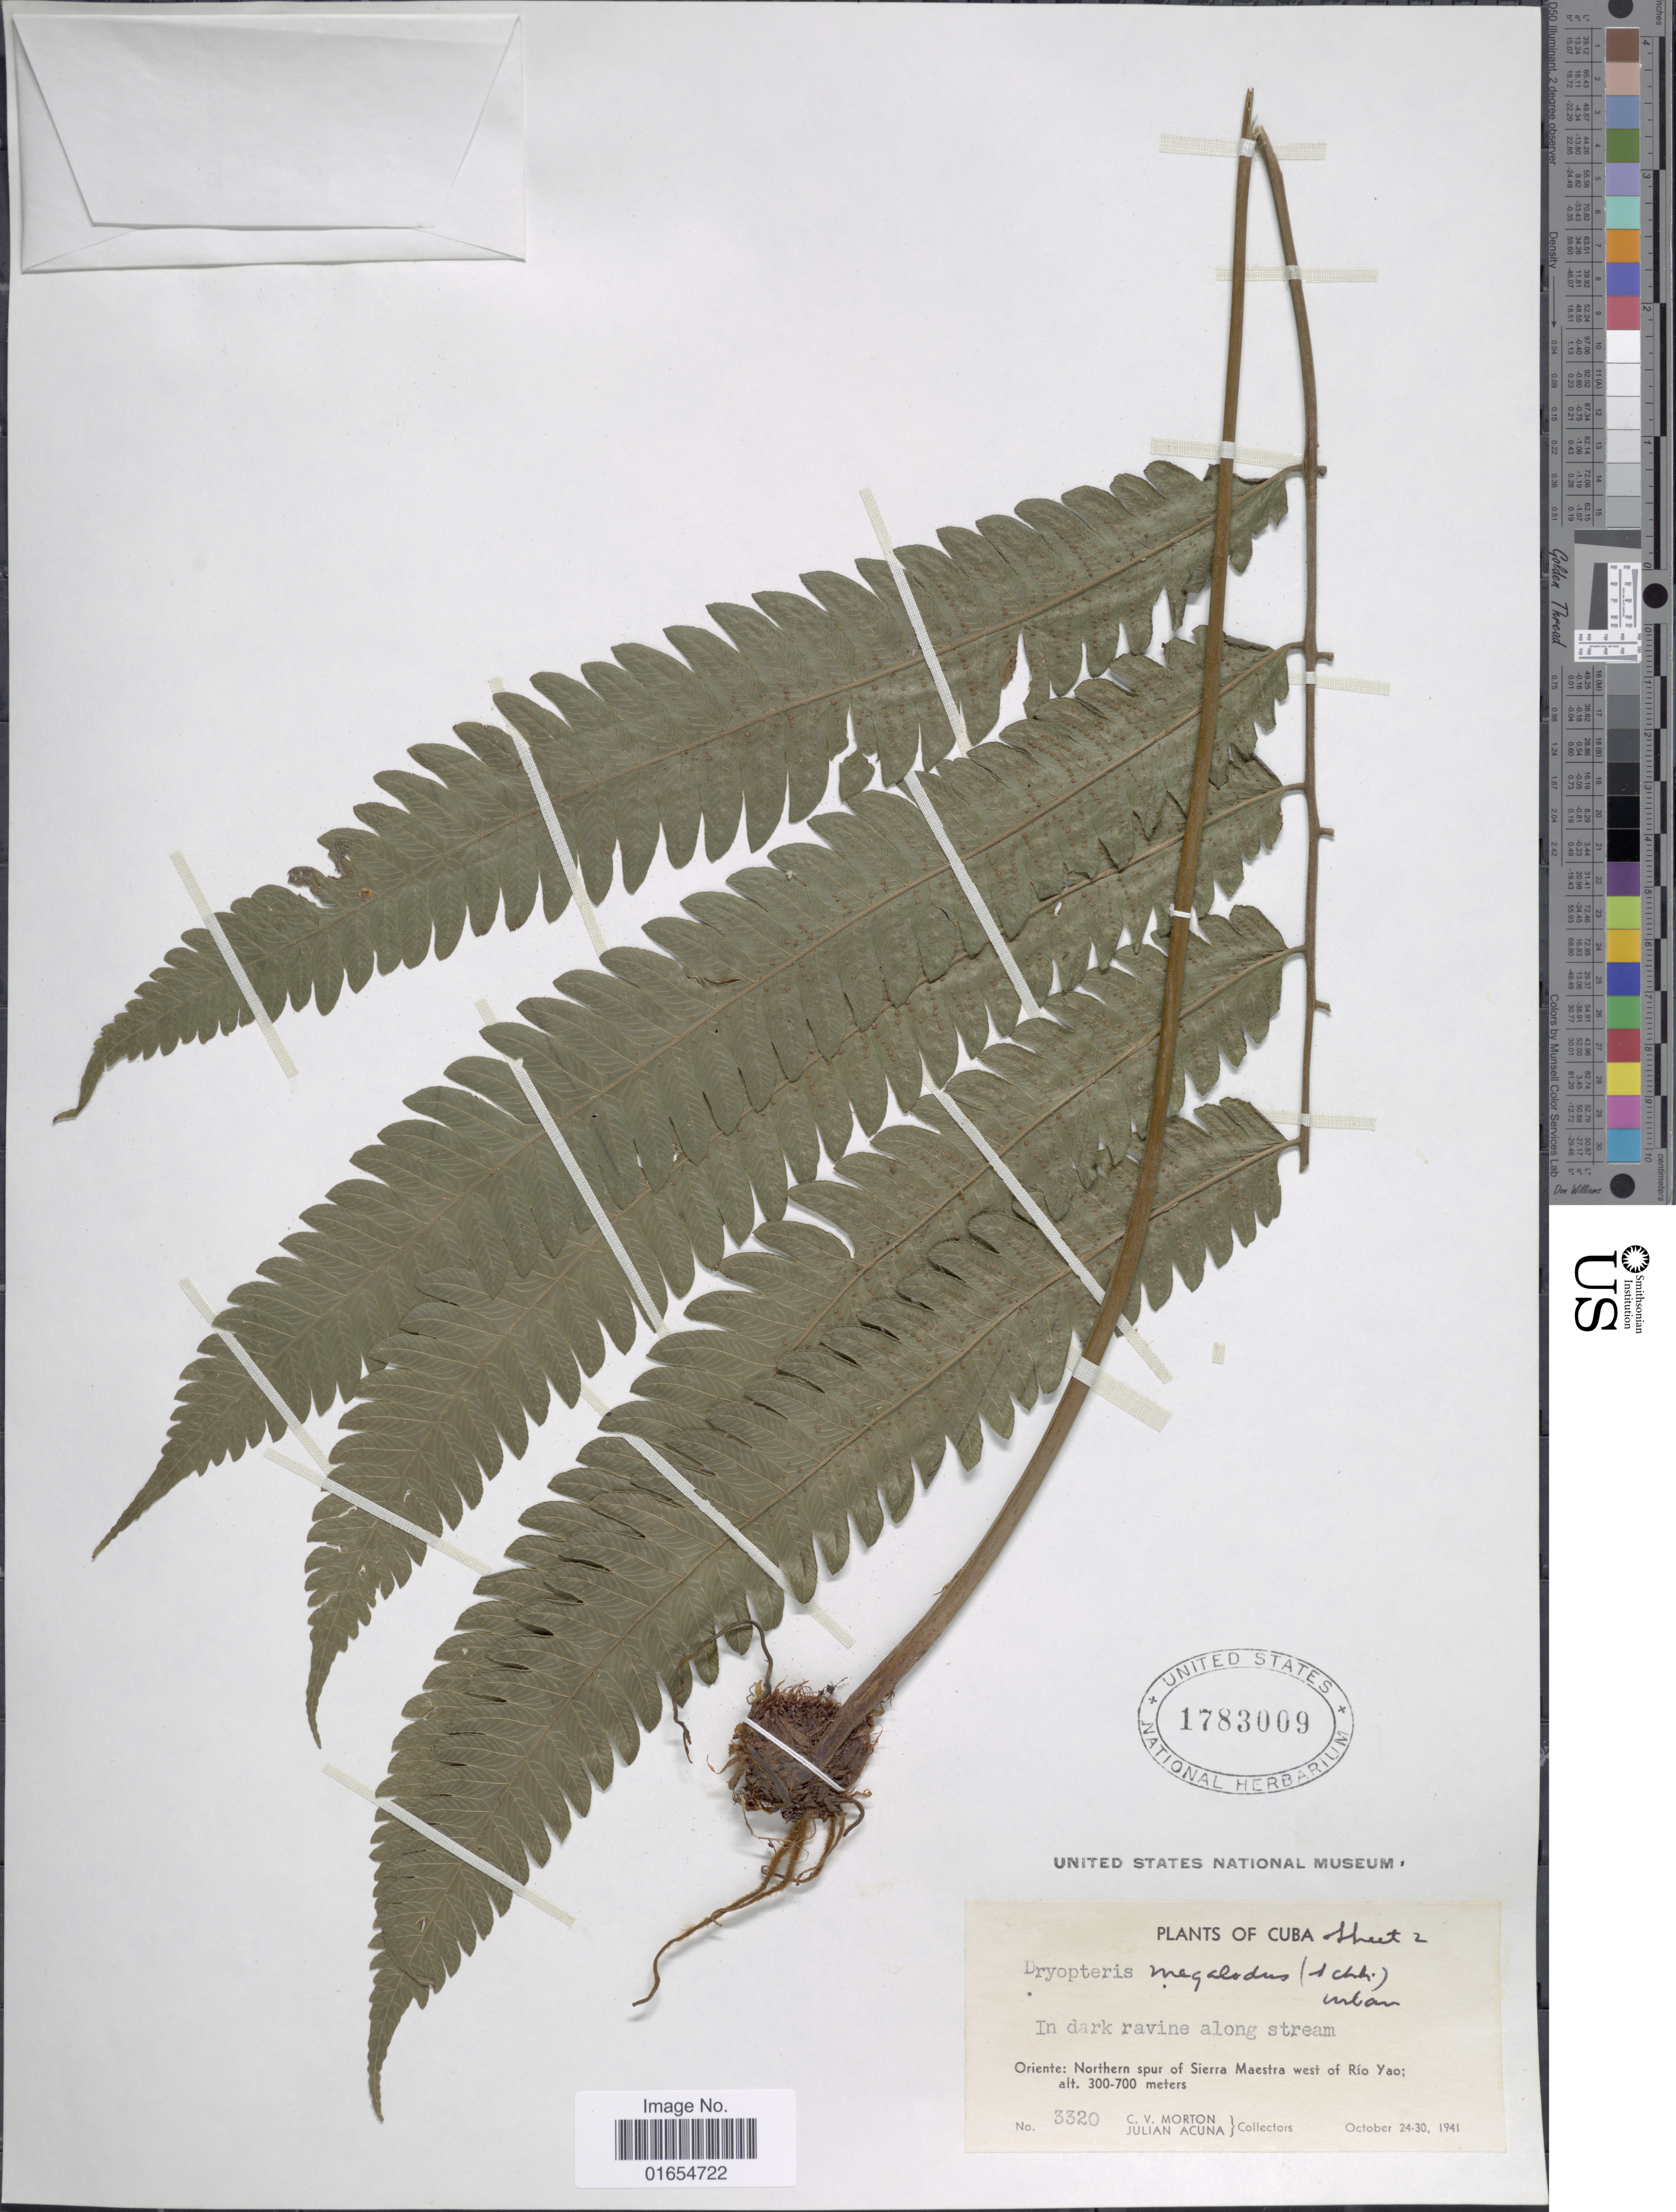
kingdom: Plantae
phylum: Tracheophyta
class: Polypodiopsida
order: Polypodiales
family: Thelypteridaceae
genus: Goniopteris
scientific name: Goniopteris pennata (Poir.) comb. nov., ined 2015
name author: (Poir.)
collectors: C. V. Morton & J. B. Acuña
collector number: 3320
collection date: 1941-10-24/1941-10-30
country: Cuba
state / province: Oriente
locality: In dark ravine along stream, Northern spur of Sierra Meastra west of Rio Yao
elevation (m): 300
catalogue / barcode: US 1783009